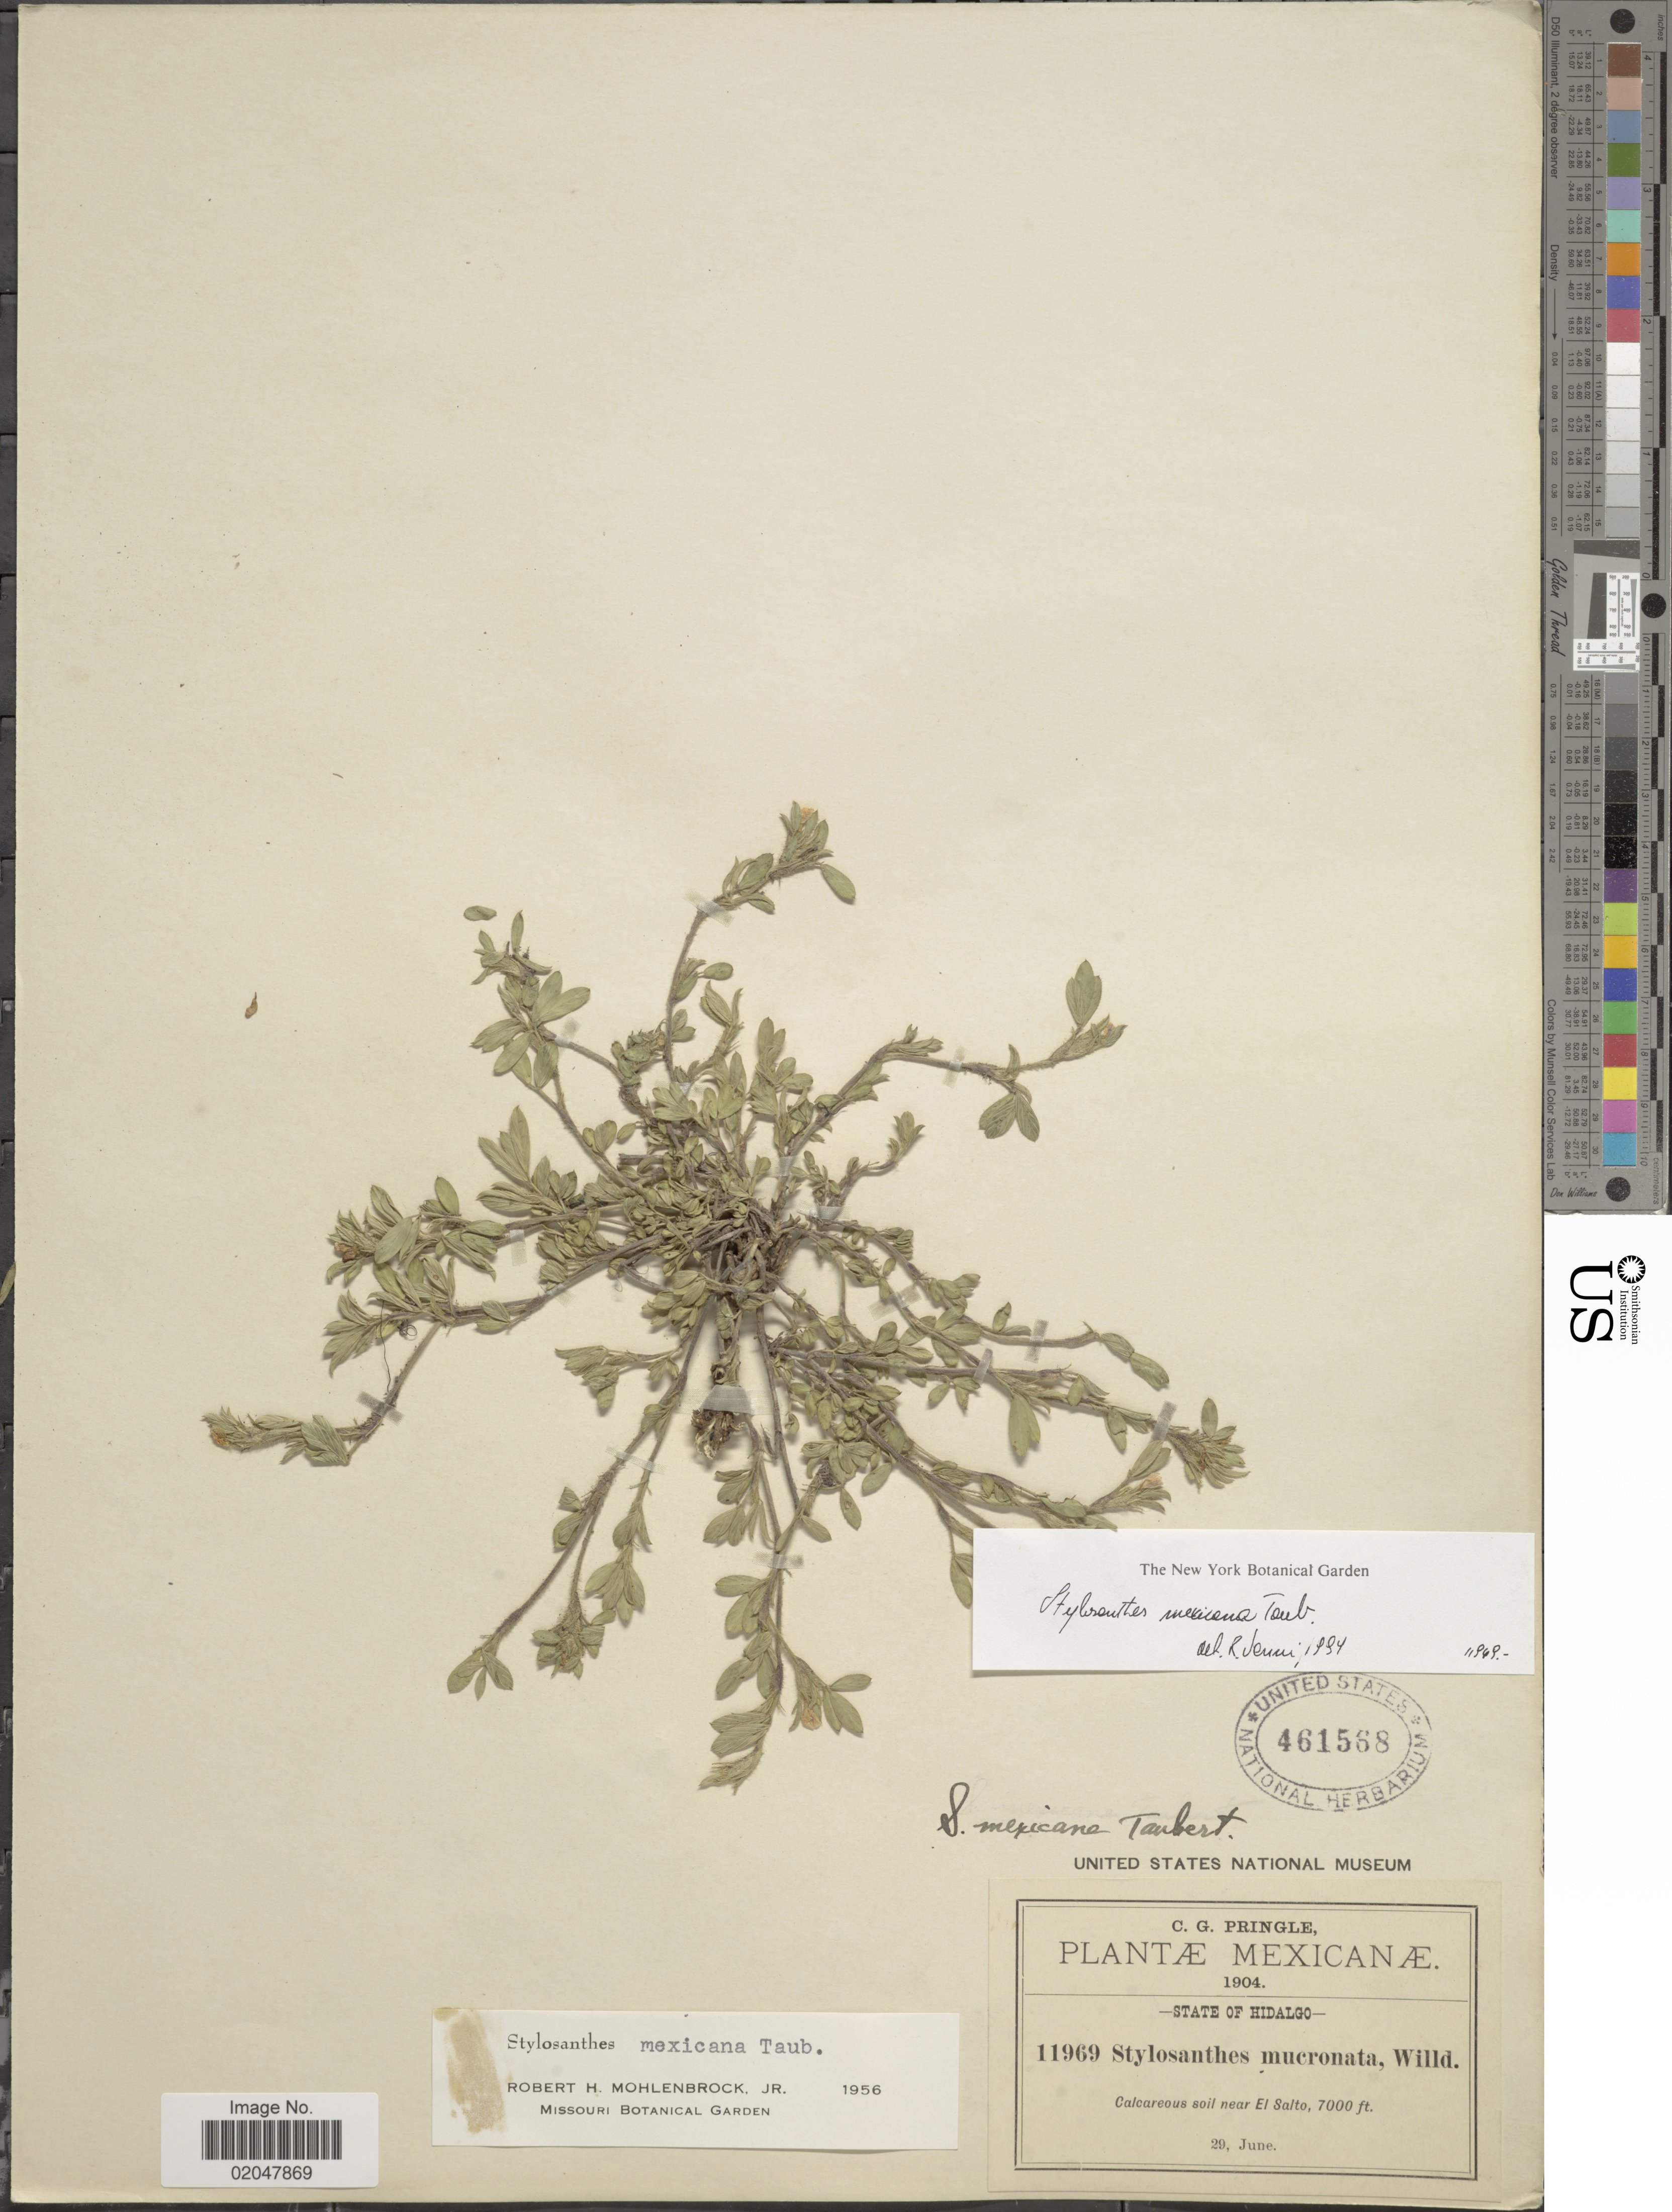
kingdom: Plantae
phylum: Tracheophyta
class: Magnoliopsida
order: Fabales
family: Fabaceae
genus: Stylosanthes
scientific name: Stylosanthes mexicana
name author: Taub.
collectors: C. G. Pringle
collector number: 11969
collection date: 1904-06-29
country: Mexico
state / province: Hidalgo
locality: Calcareous soil near El Salto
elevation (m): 2134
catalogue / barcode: US 461568